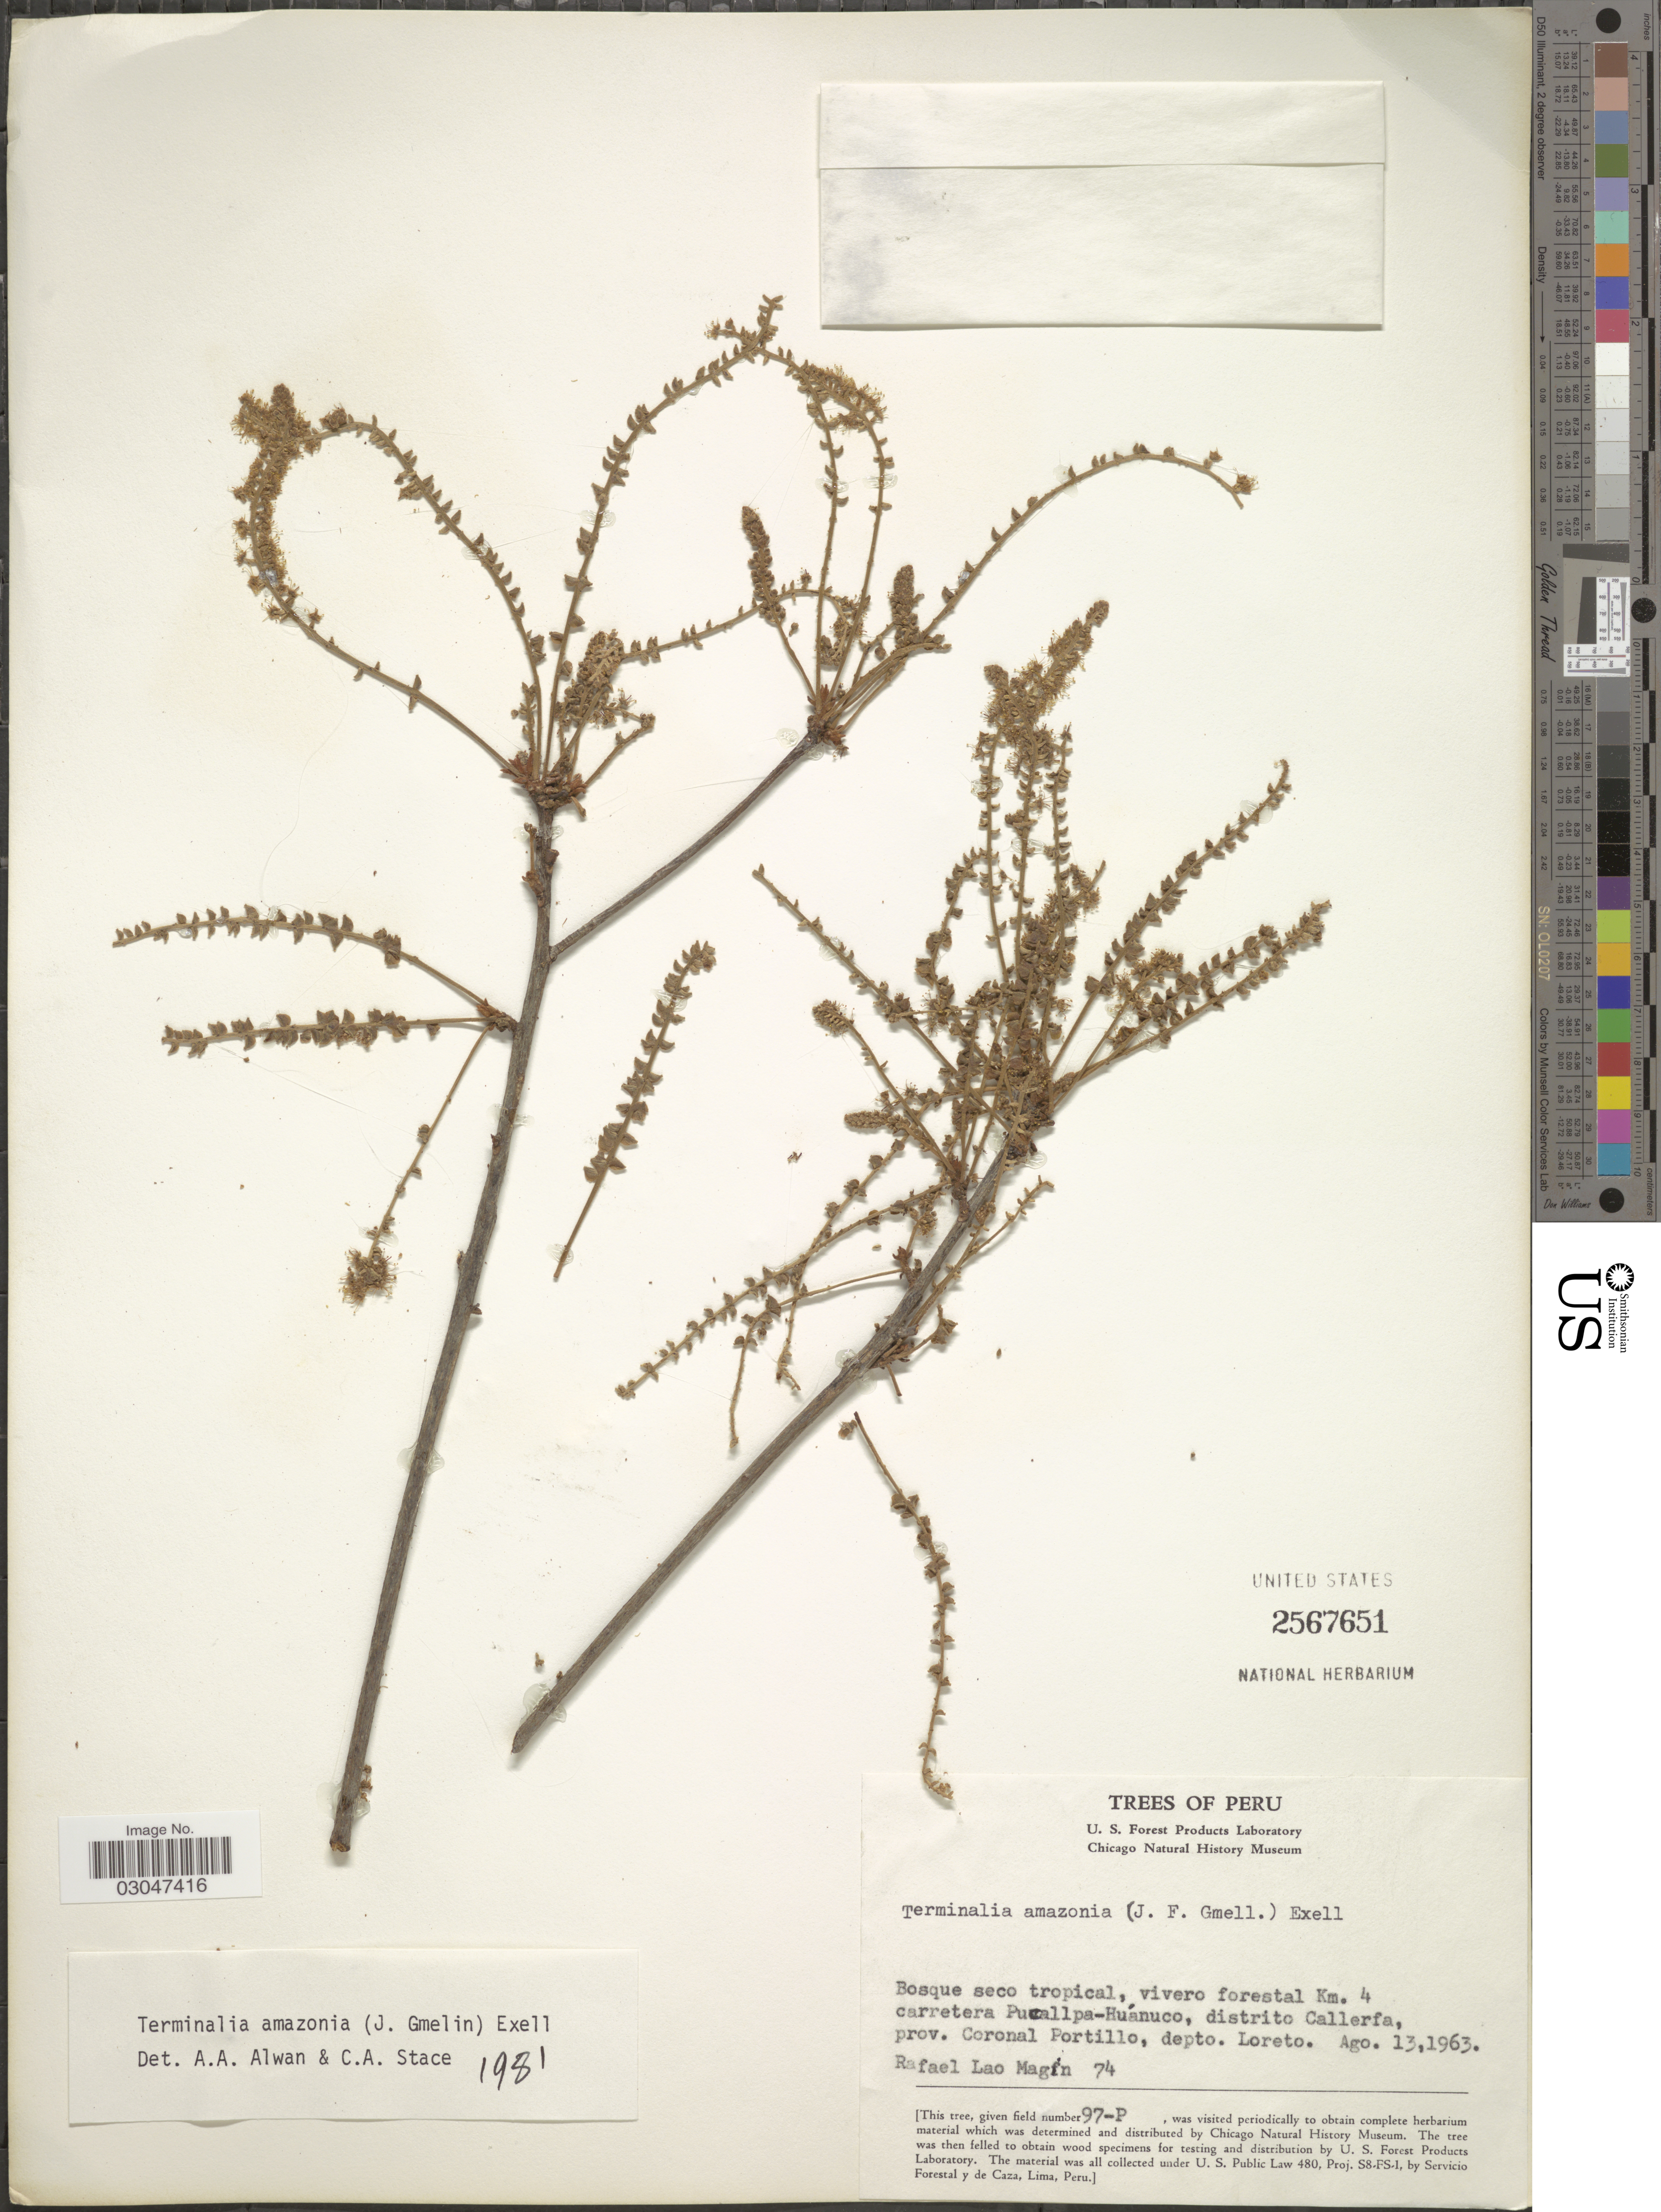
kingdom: Plantae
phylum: Tracheophyta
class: Magnoliopsida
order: Myrtales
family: Combretaceae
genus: Terminalia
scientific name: Terminalia amazonia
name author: (J.F. Gmel.) Exell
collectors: R. L. Magin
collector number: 74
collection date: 1963-08-13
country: Peru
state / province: Loreto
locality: Bosque seco tropical, vivero forestal Km. 4 carretera Pucallpa-Huánuco, distrito Callerfa, prov. Coronal Portillo, depto. Loreto.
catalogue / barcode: US 2567651